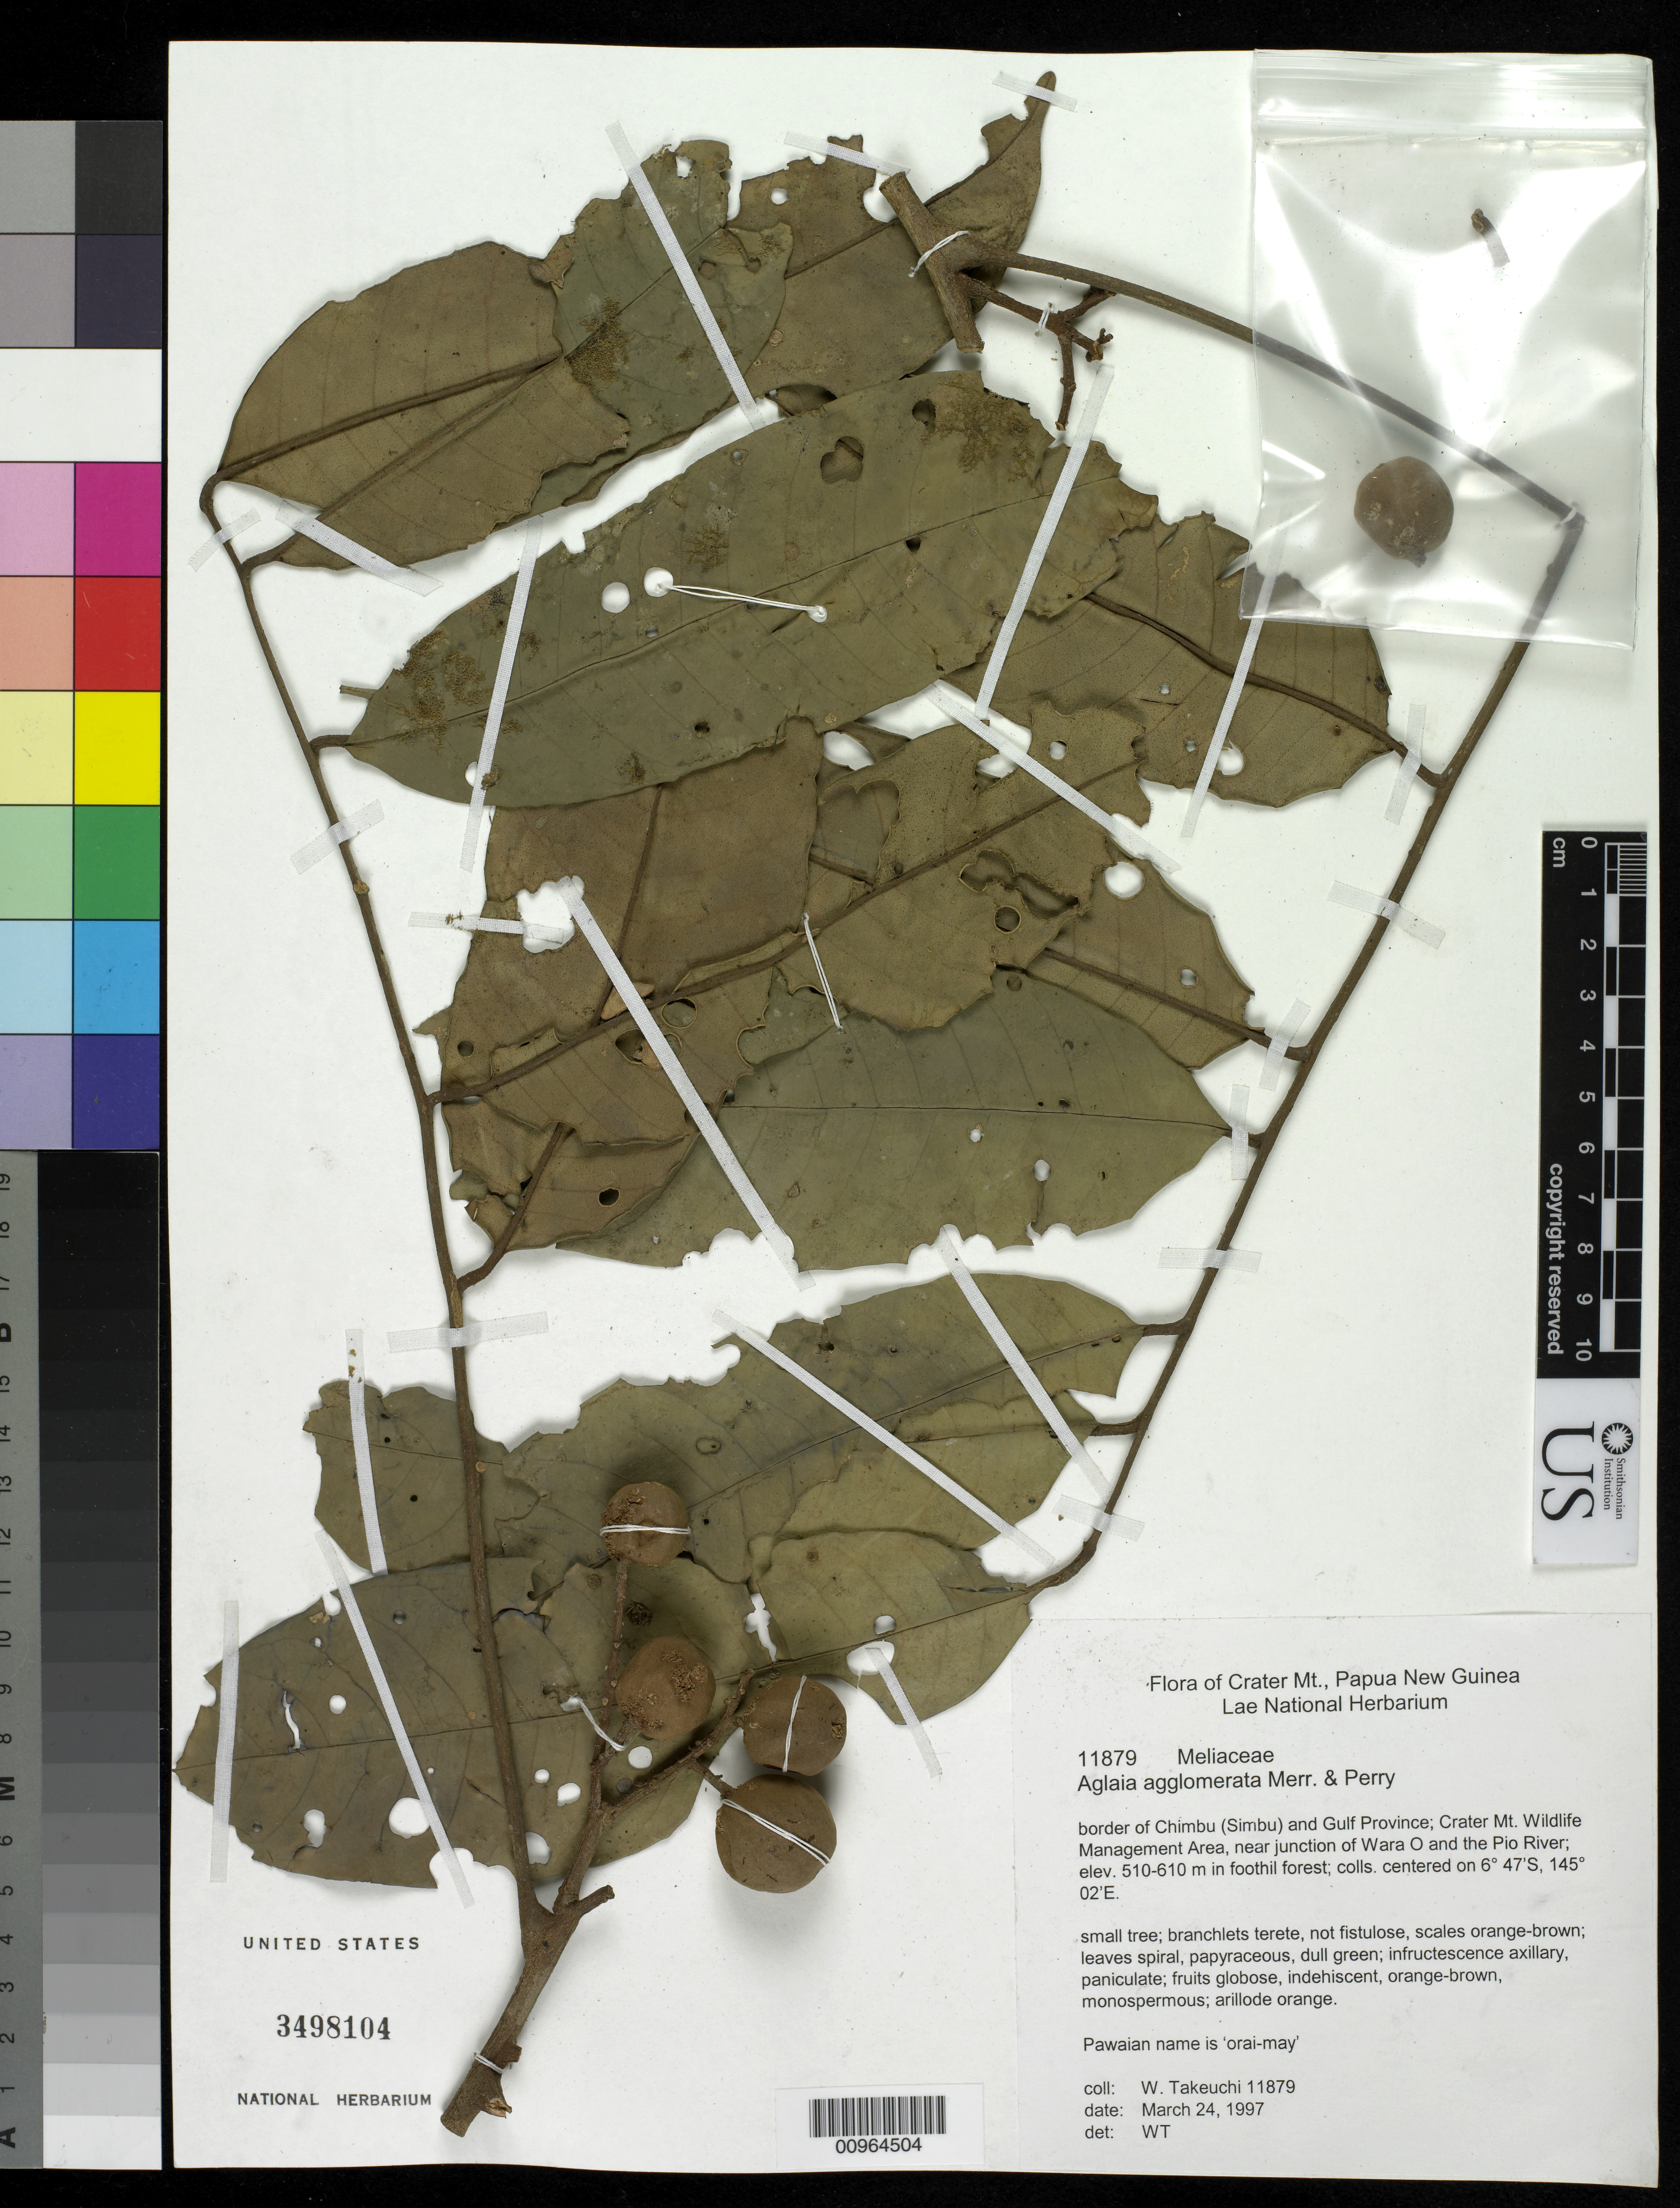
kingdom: Plantae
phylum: Tracheophyta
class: Magnoliopsida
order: Sapindales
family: Meliaceae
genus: Aglaia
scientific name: Aglaia agglomerata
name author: Merr. & L.M. Perry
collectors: W. N. Takeuchi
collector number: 11879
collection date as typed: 24 Mar 1997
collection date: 1997-03-24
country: Papua New Guinea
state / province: Chimbu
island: New Guinea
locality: Border of Chimbu (Simbu) and Gulf Province; Crater Mt. Wildlife Management Area, near junction of Wara O and the Pio River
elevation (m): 510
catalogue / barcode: US 3498104